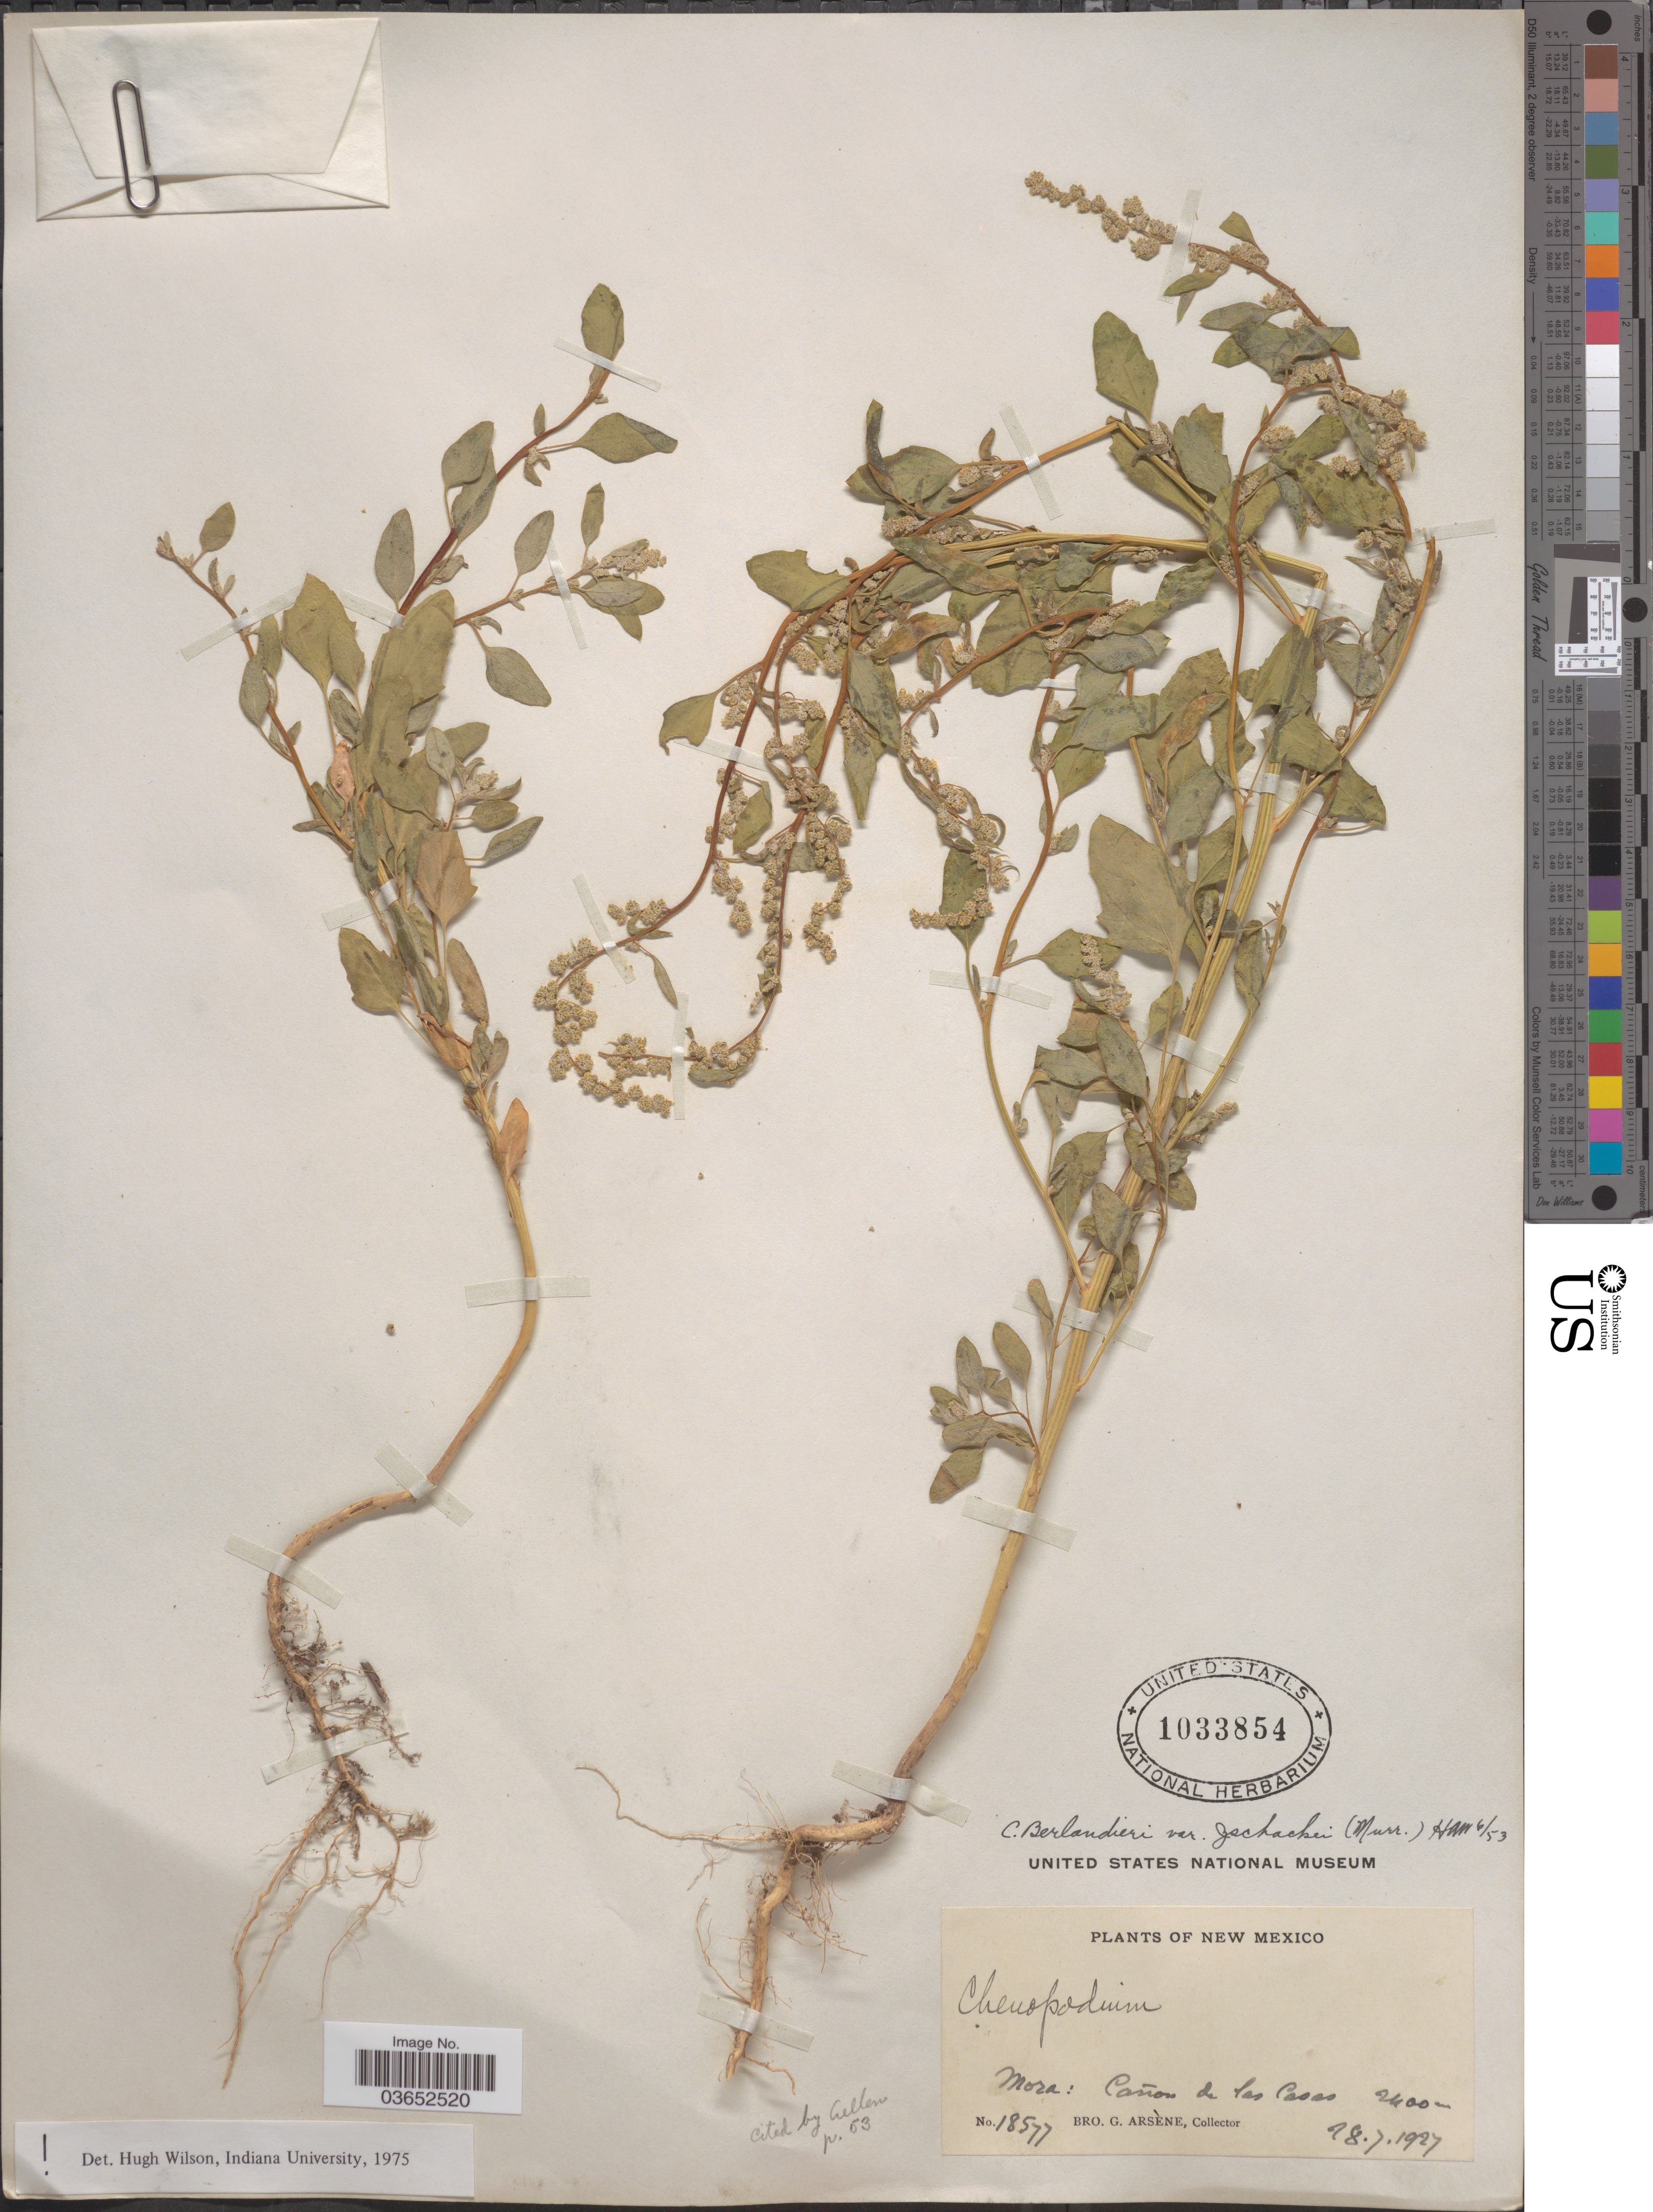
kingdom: Plantae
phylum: Tracheophyta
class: Magnoliopsida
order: Caryophyllales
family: Amaranthaceae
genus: Chenopodium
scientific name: Chenopodium berlandieri var. typicum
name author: A. Ludw. ex Graebn.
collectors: Bro. G. Arsène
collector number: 18577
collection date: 1927-07-28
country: United States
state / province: New Mexico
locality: Mora: Cañon de las Casas.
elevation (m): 2400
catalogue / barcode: US 1033854